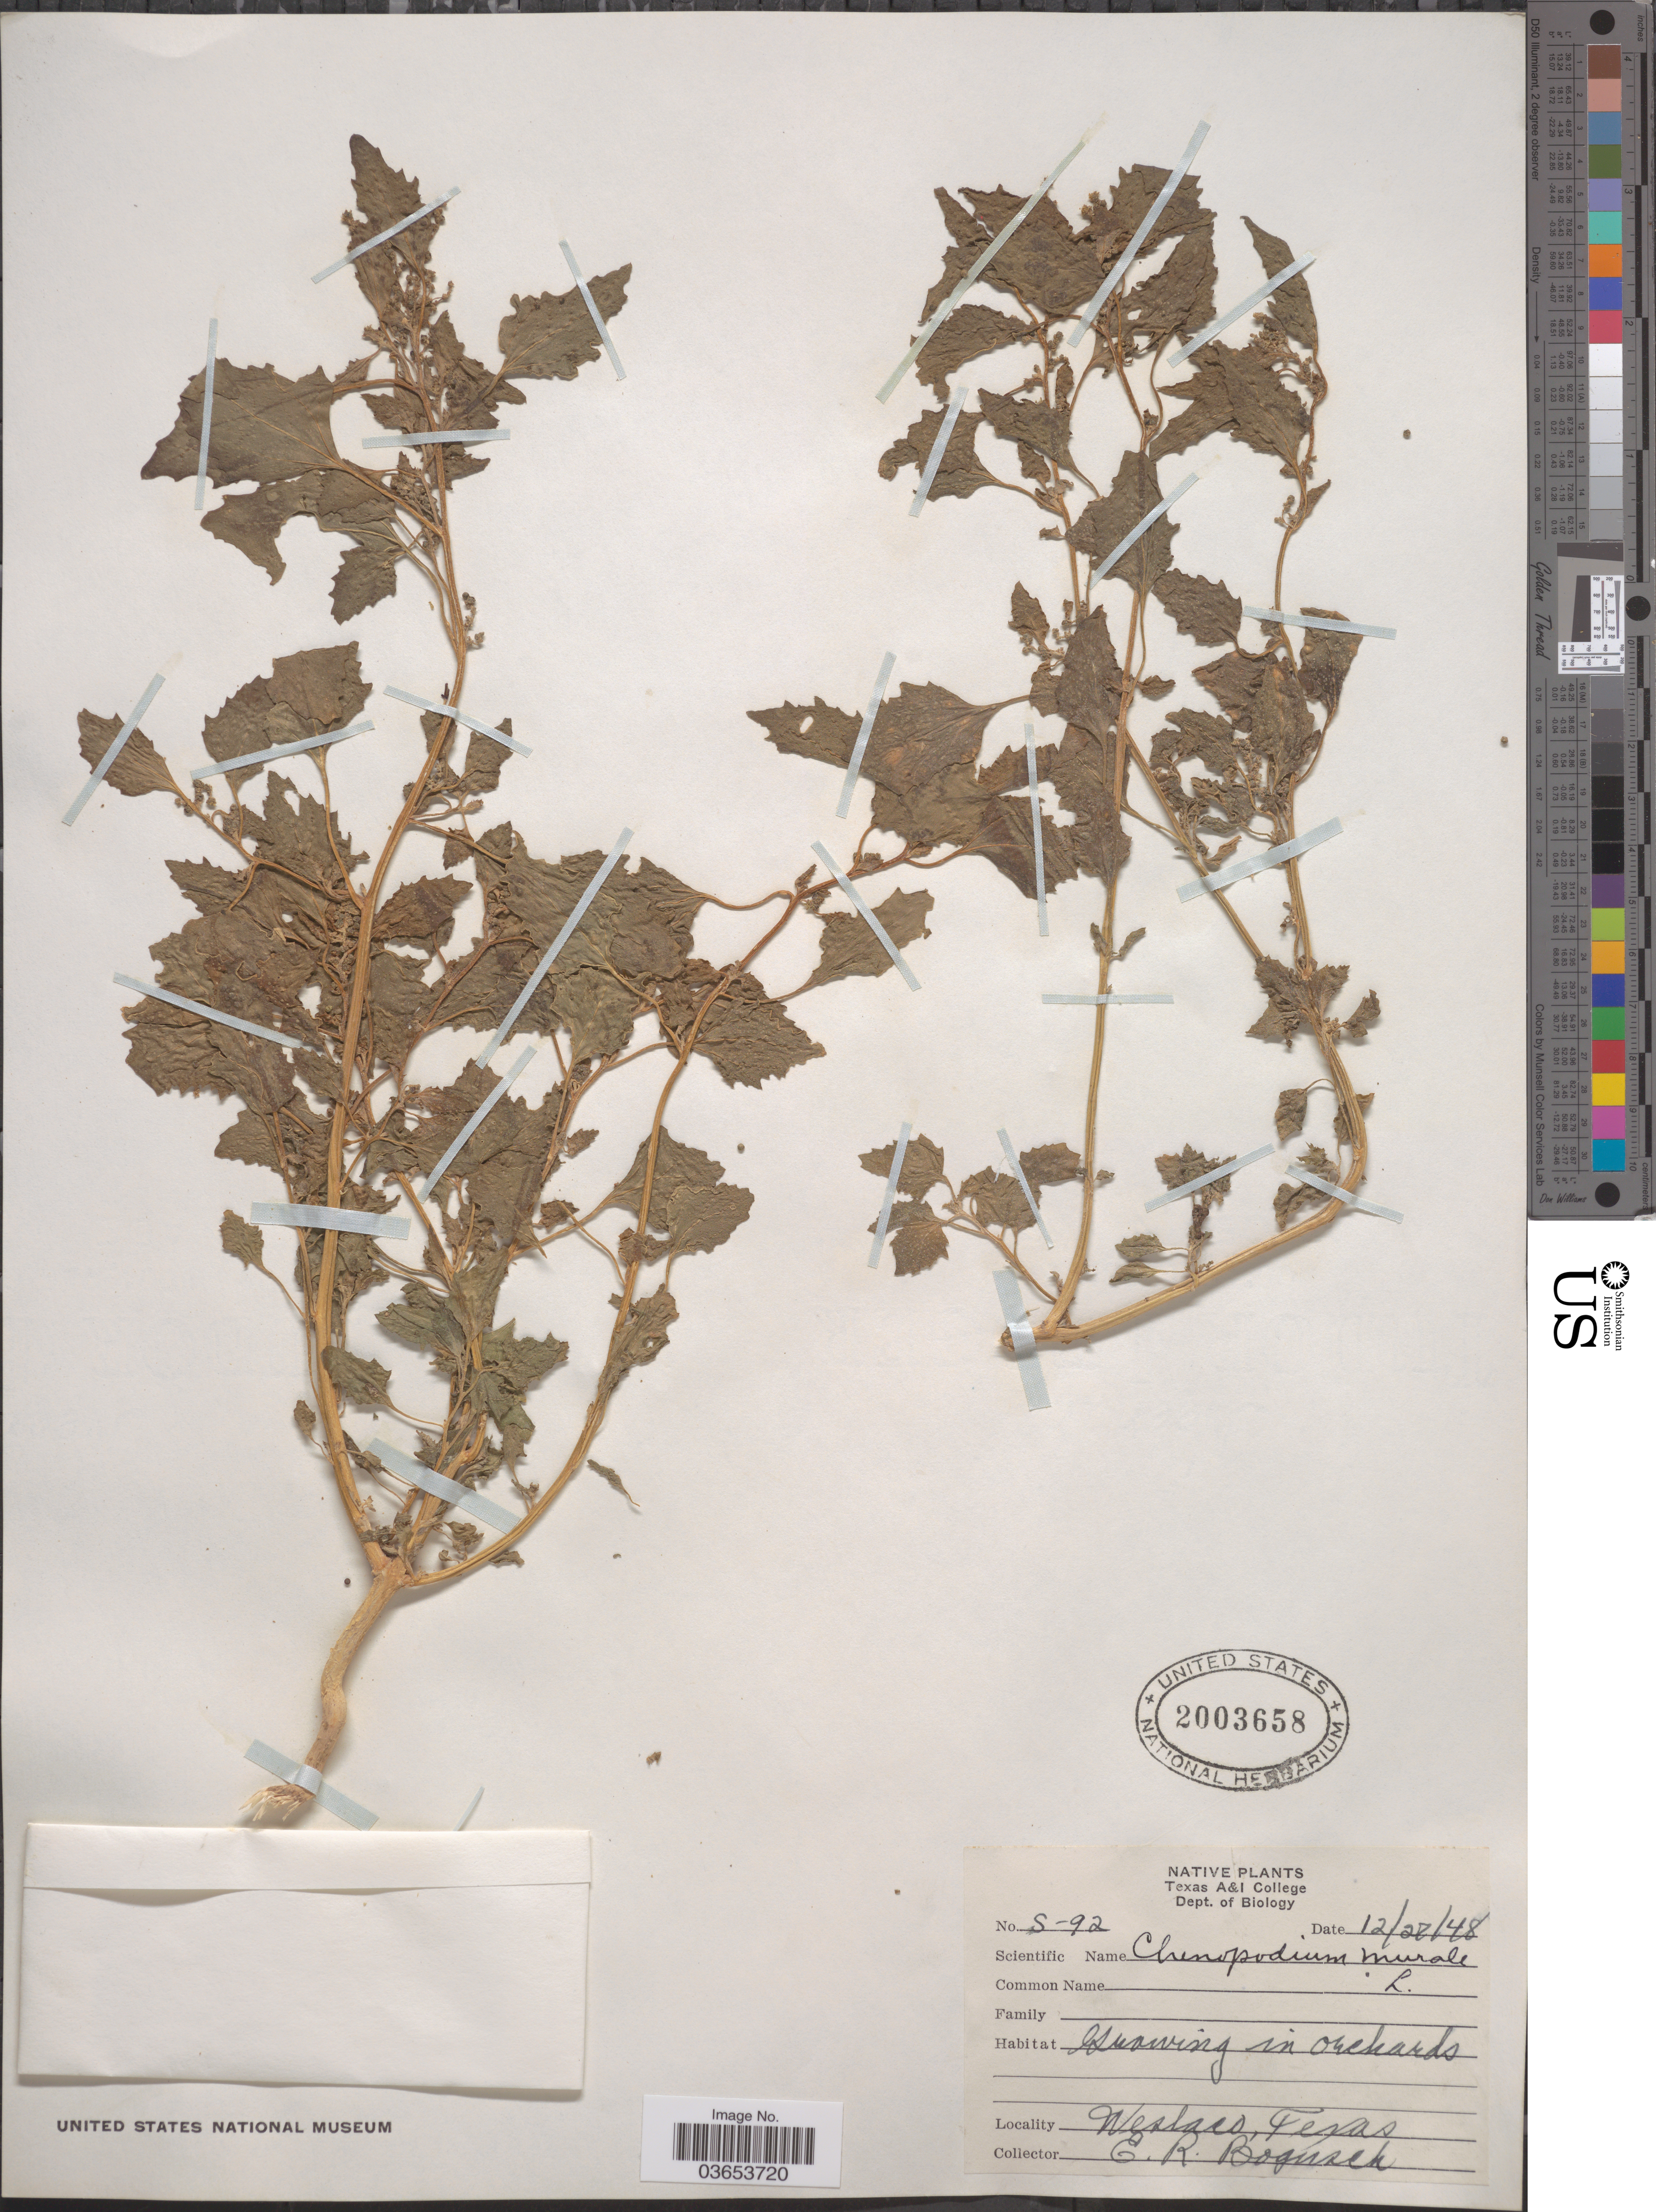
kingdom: Plantae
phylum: Tracheophyta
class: Magnoliopsida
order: Caryophyllales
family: Amaranthaceae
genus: Chenopodium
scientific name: Chenopodium murale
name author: L.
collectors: E. Bogusch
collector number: S-92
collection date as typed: Transcribed d/m/y: 27/12/48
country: United States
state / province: Texas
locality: Weslaco.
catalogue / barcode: US 2003658